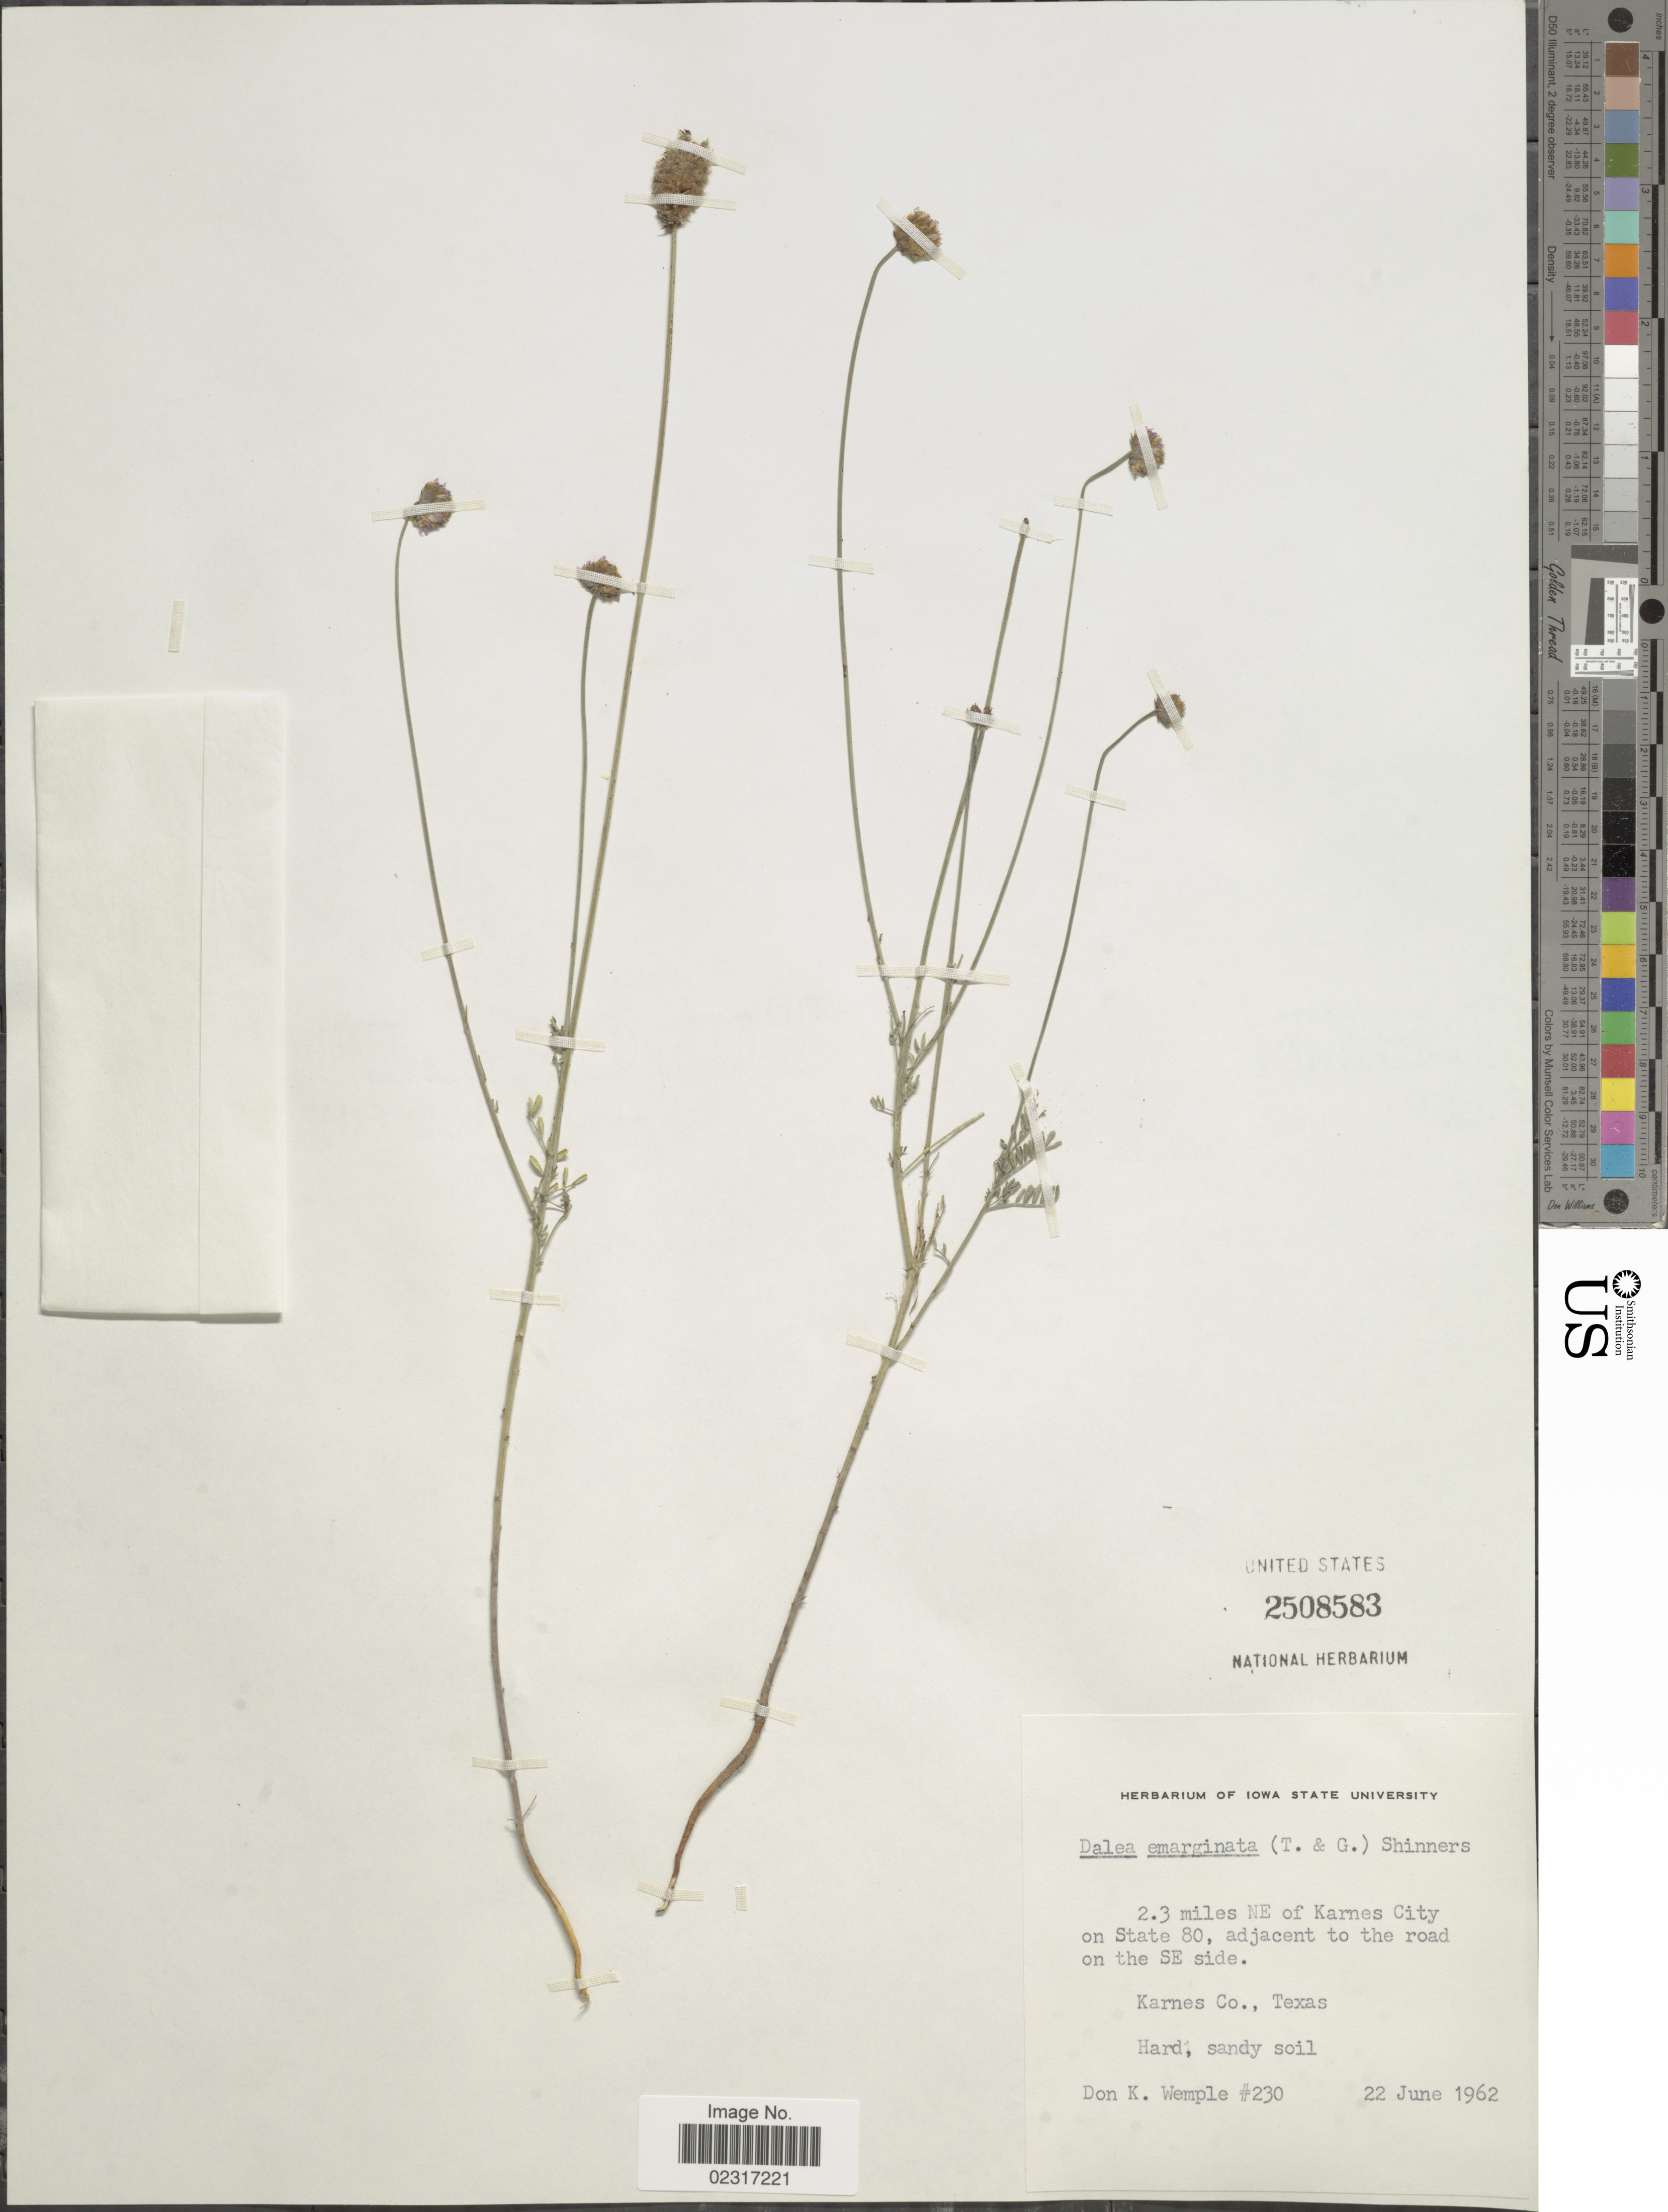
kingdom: Plantae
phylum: Tracheophyta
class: Magnoliopsida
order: Fabales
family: Fabaceae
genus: Dalea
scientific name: Dalea emarginata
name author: (Torr. & A. Gray) Shinners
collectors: D. Wemple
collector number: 230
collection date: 1962-06-22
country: United States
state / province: Texas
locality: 2.3 miles NE of Karnes City on State 80, adjacent to the road on the SE side. Karnes Co.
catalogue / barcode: US 2508583